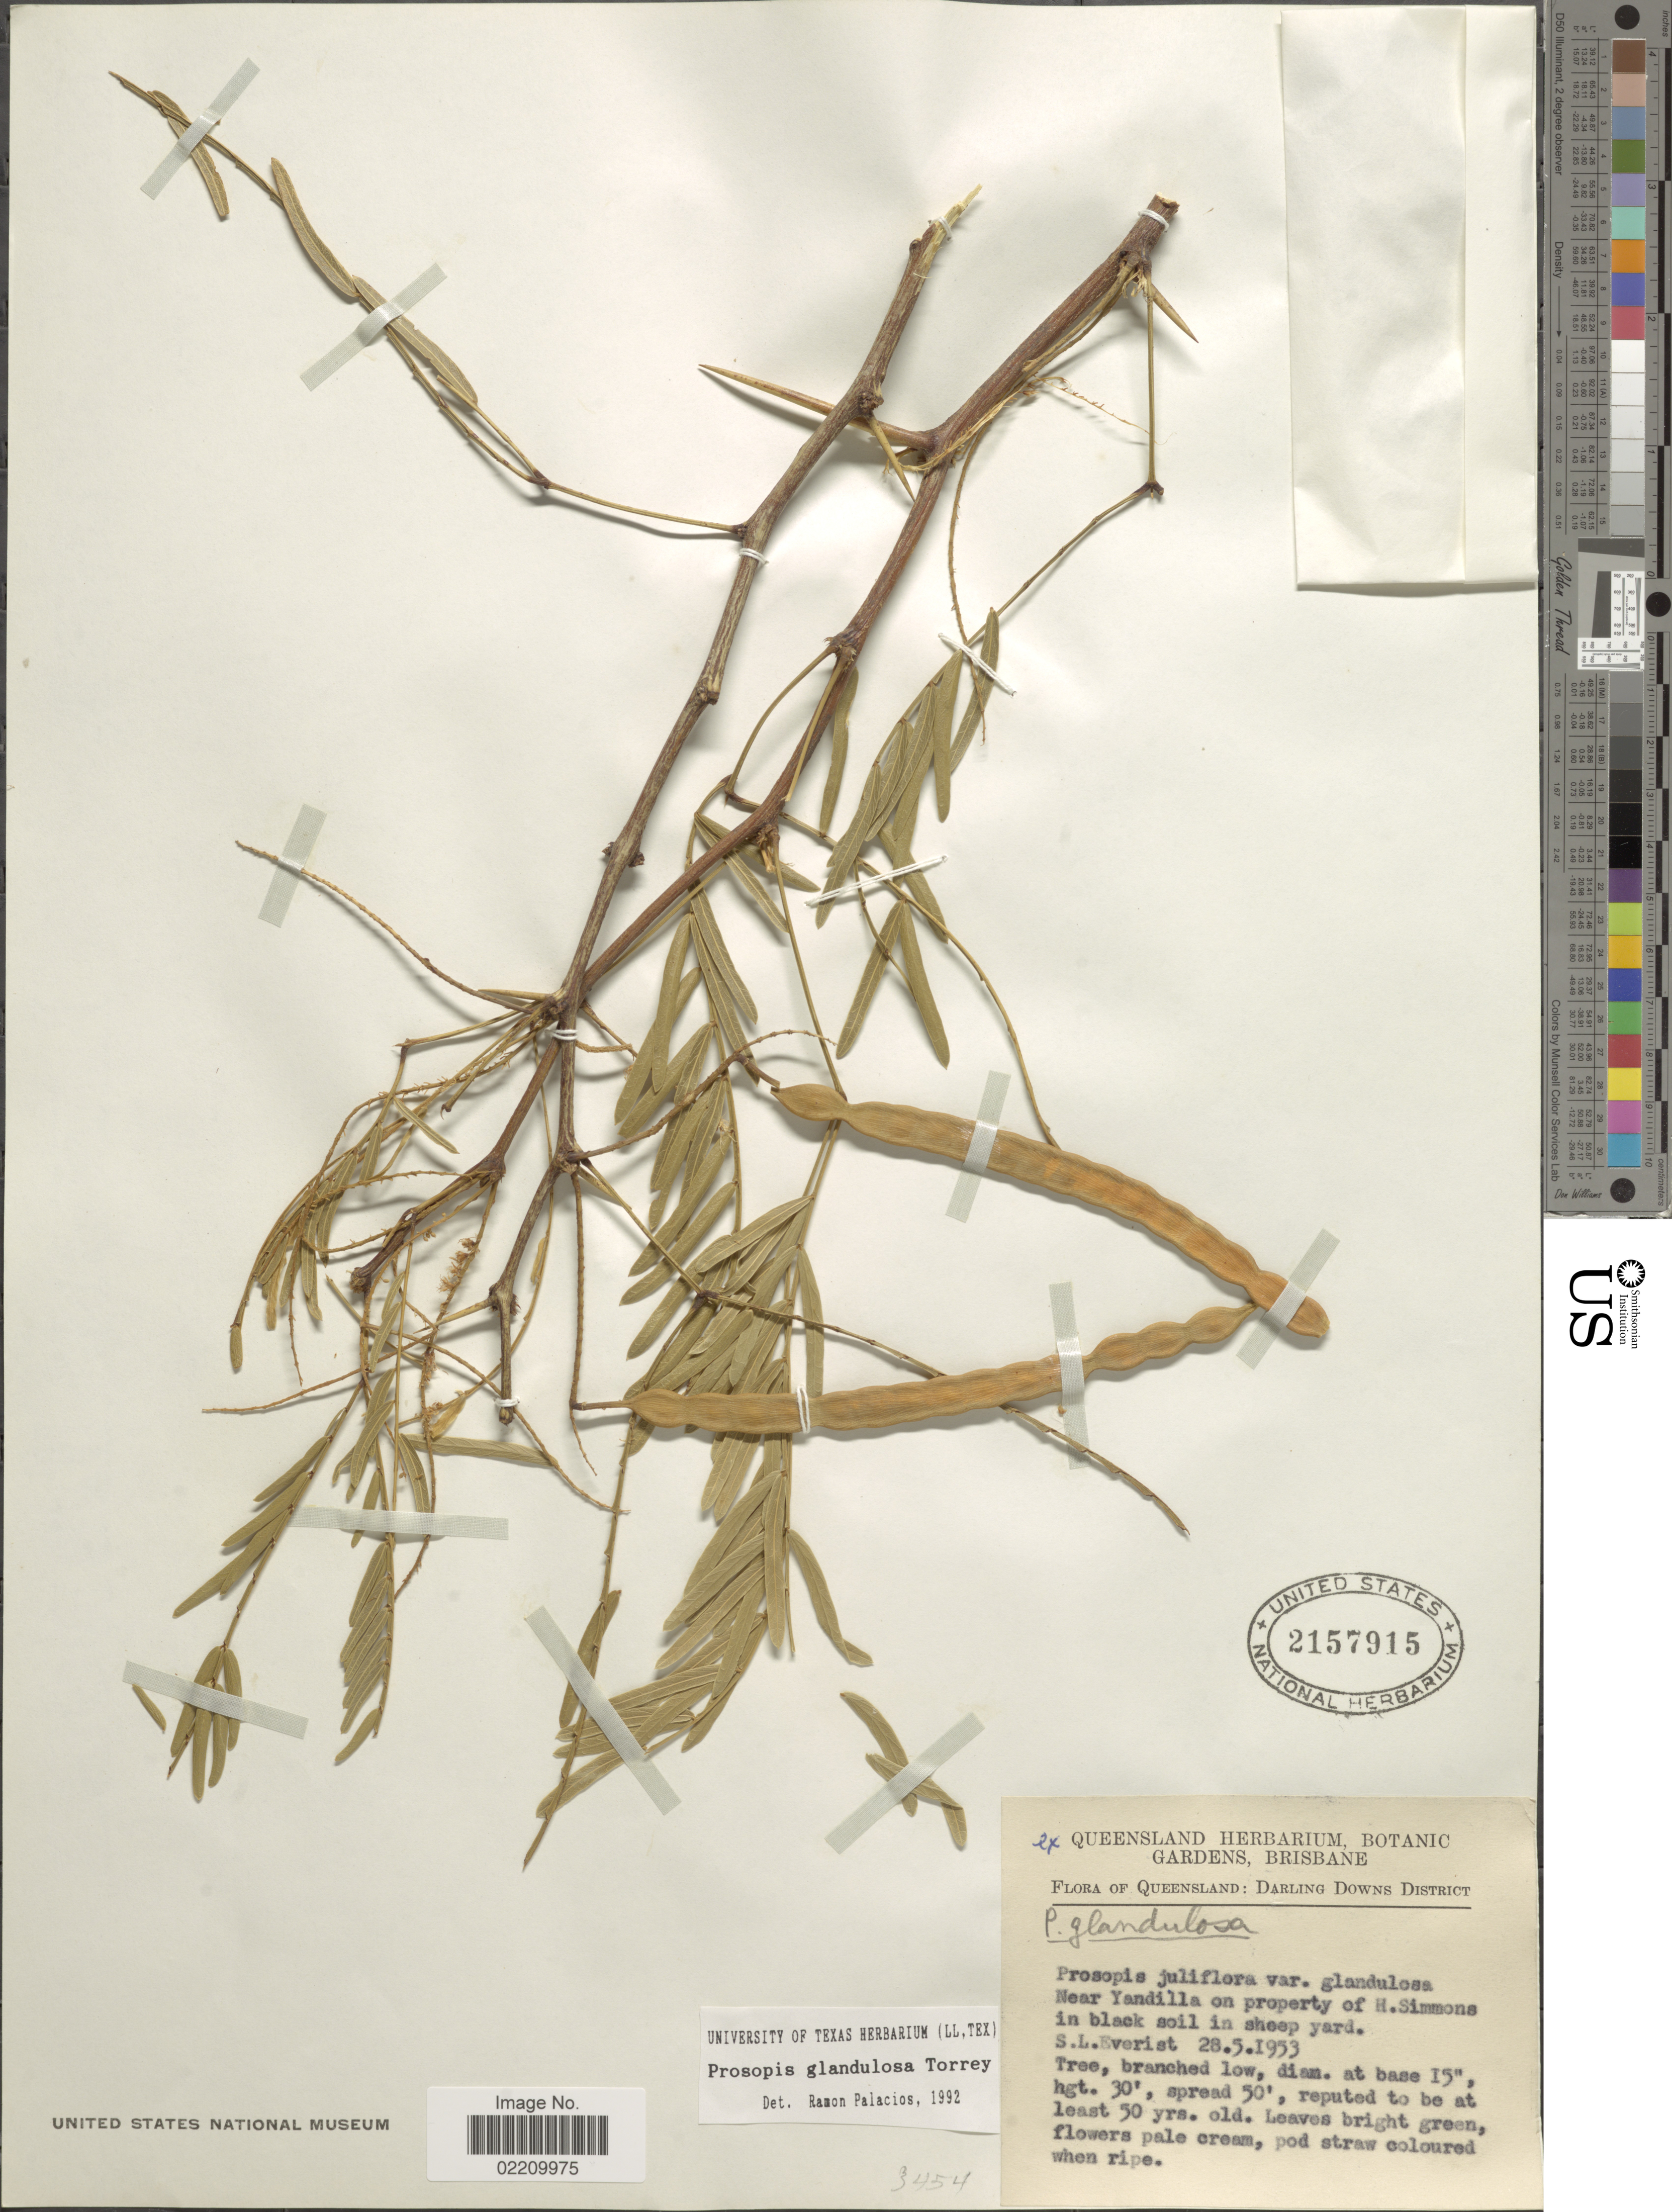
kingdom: Plantae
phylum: Tracheophyta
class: Magnoliopsida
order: Fabales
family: Fabaceae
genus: Neltuma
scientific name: Neltuma glandulosa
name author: (Torr.) Britton & Rose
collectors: S. Everist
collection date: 1953-05-28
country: Australia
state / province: Queensland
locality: Darling Downs District, near Yandilla on property of H. Simmons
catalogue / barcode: US 2157915